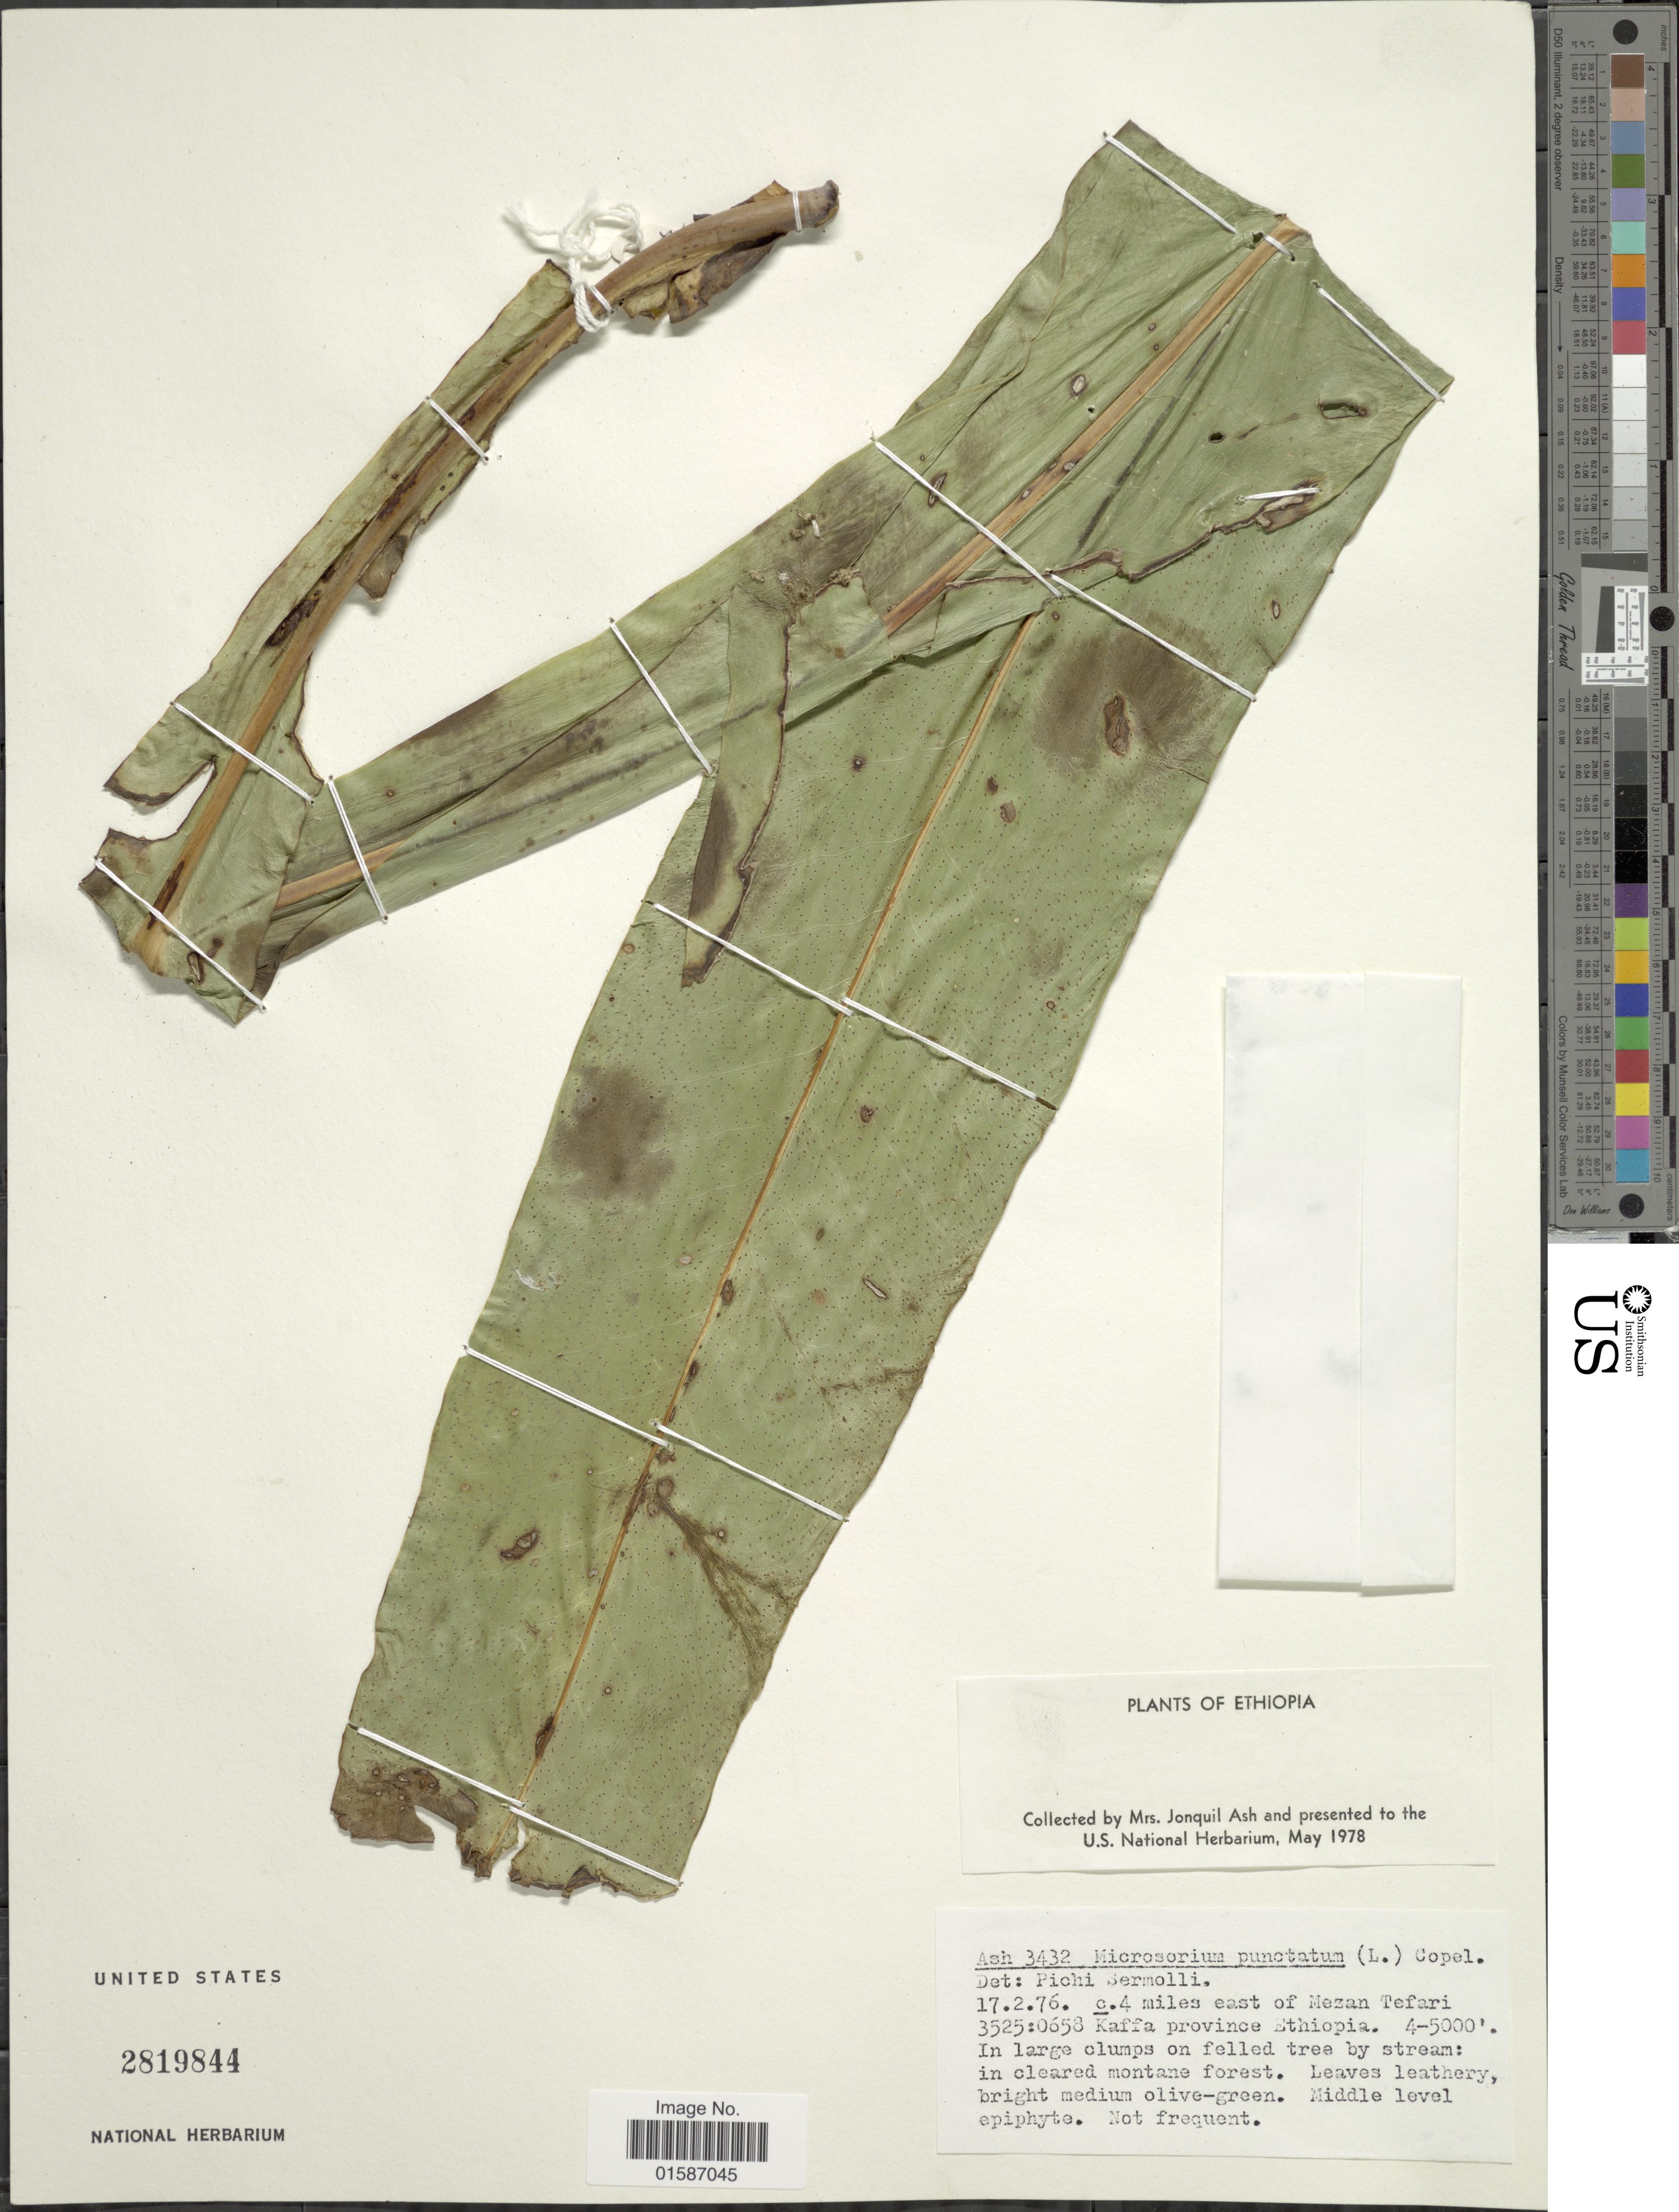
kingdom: Plantae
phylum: Tracheophyta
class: Polypodiopsida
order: Polypodiales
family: Polypodiaceae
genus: Microsorum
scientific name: Microsorum punctatum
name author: (L.) Copel.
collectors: -. Ash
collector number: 3432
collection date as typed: Transcribed d/m/y: 17/2/76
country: Ethiopia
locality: C. 4 miles east of Mezan Tefari 3525:0658 Kaffa province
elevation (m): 1219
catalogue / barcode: US 2819844